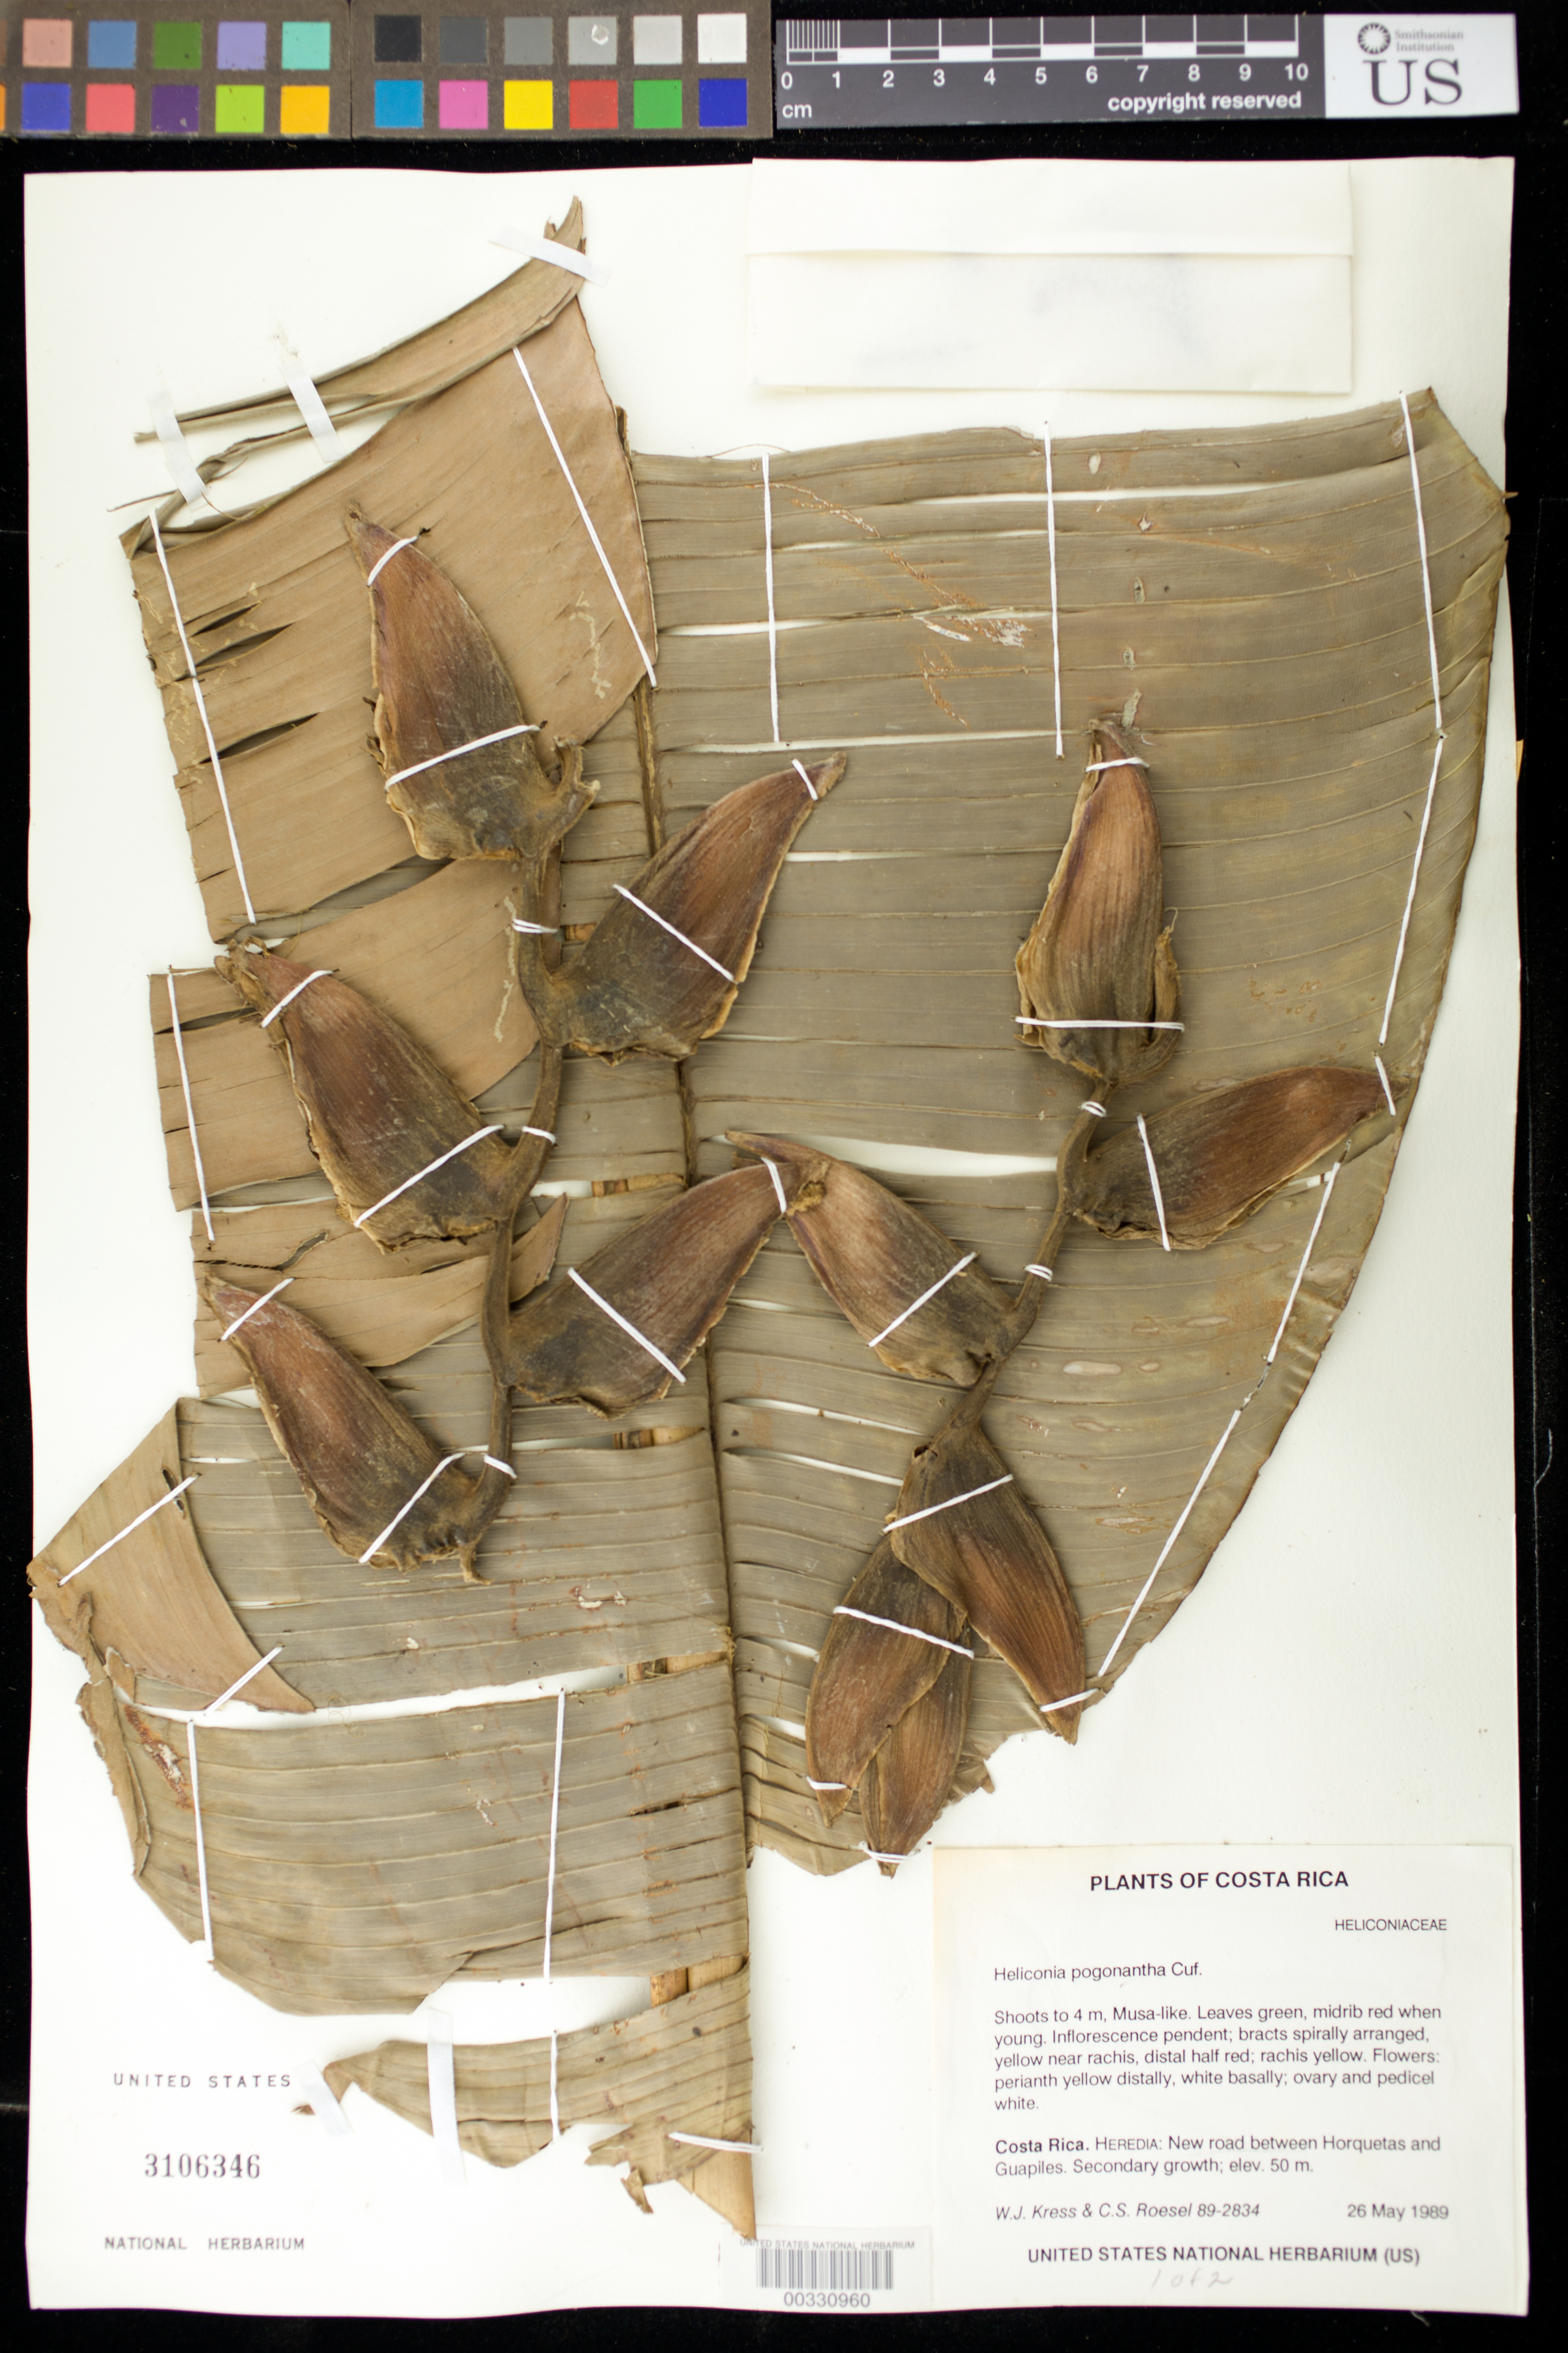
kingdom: Plantae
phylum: Tracheophyta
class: Liliopsida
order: Zingiberales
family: Heliconiaceae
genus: Heliconia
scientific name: Heliconia pogonantha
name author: Cufod.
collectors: W. J. Kress & C. S. Roesel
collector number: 89-2834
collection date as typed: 26 May 1989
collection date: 1989-05-26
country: Costa Rica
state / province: Heredia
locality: New road between horquetas and guapiles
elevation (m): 50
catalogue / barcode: US 3106346